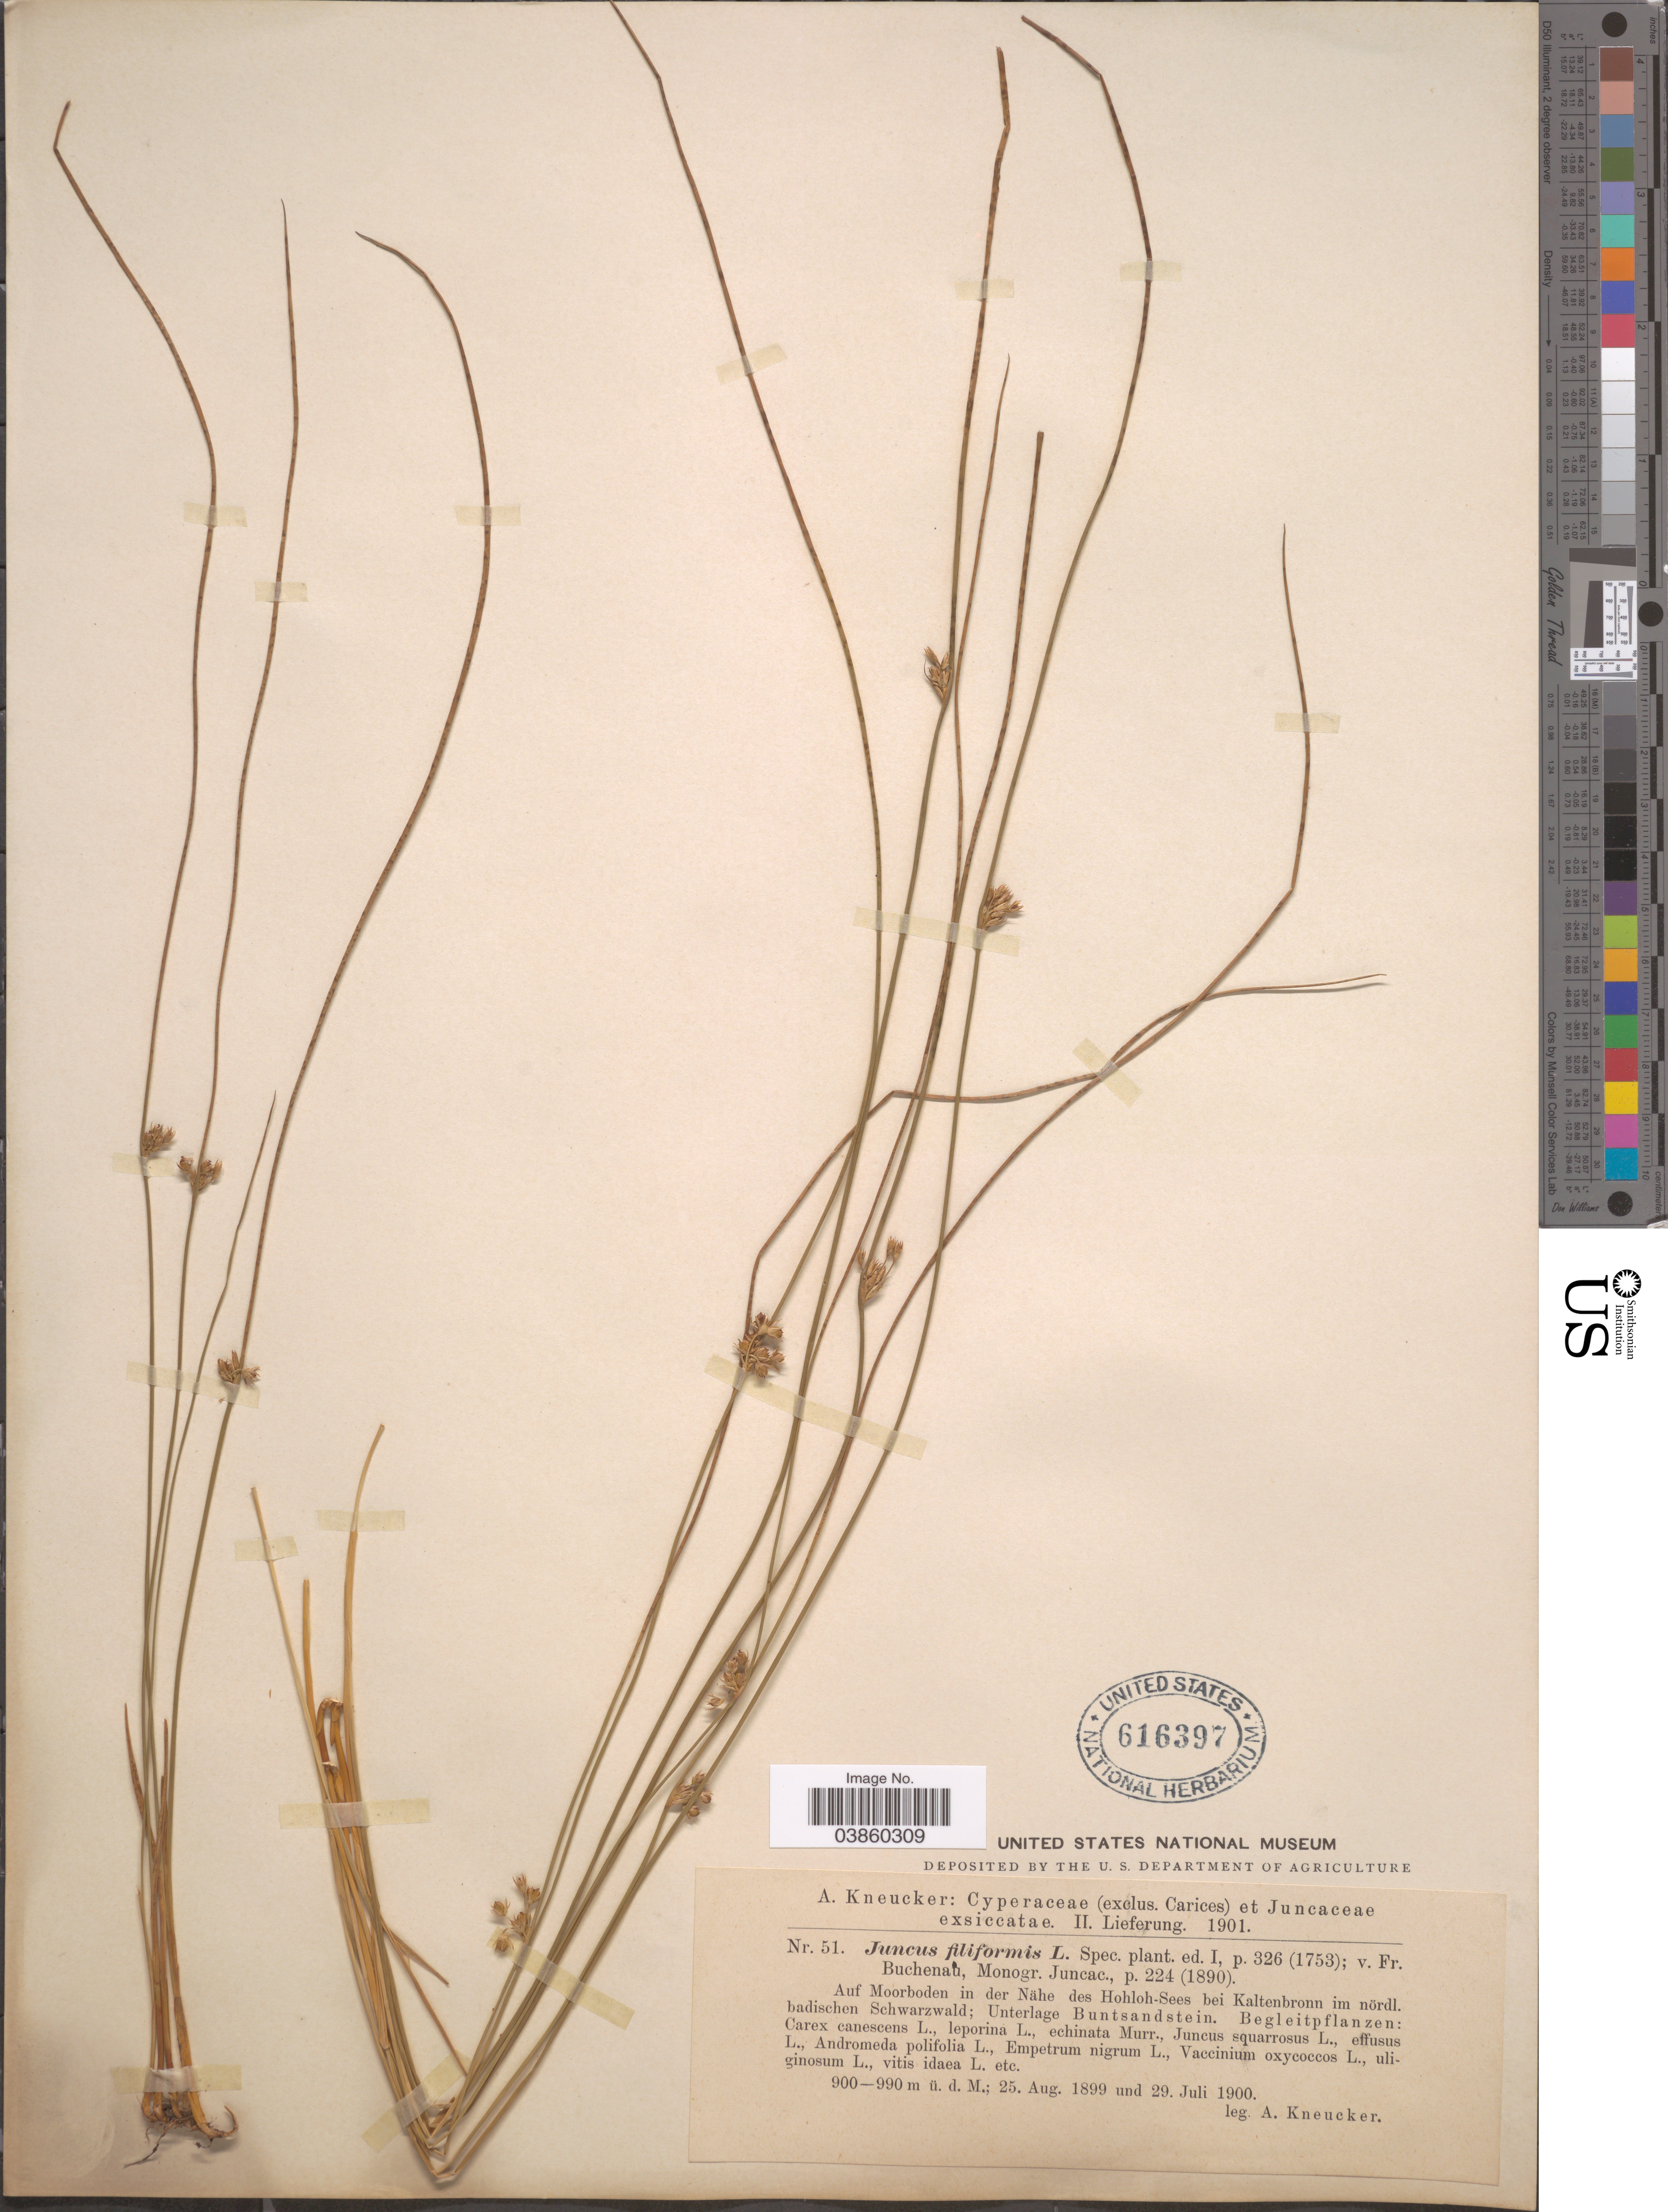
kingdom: Plantae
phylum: Tracheophyta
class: Liliopsida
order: Poales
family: Juncaceae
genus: Juncus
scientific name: Juncus filiformis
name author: L.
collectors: A. Kneucker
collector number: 51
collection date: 1899-08-25/1900-07-29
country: Germany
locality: Auf Moorboden in der Nähe des Hohloh-Sees bei Kaltenbronn in nördl. badischen Schwarzwald; Unterlage Buntsandstein.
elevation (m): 900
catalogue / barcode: US 616397